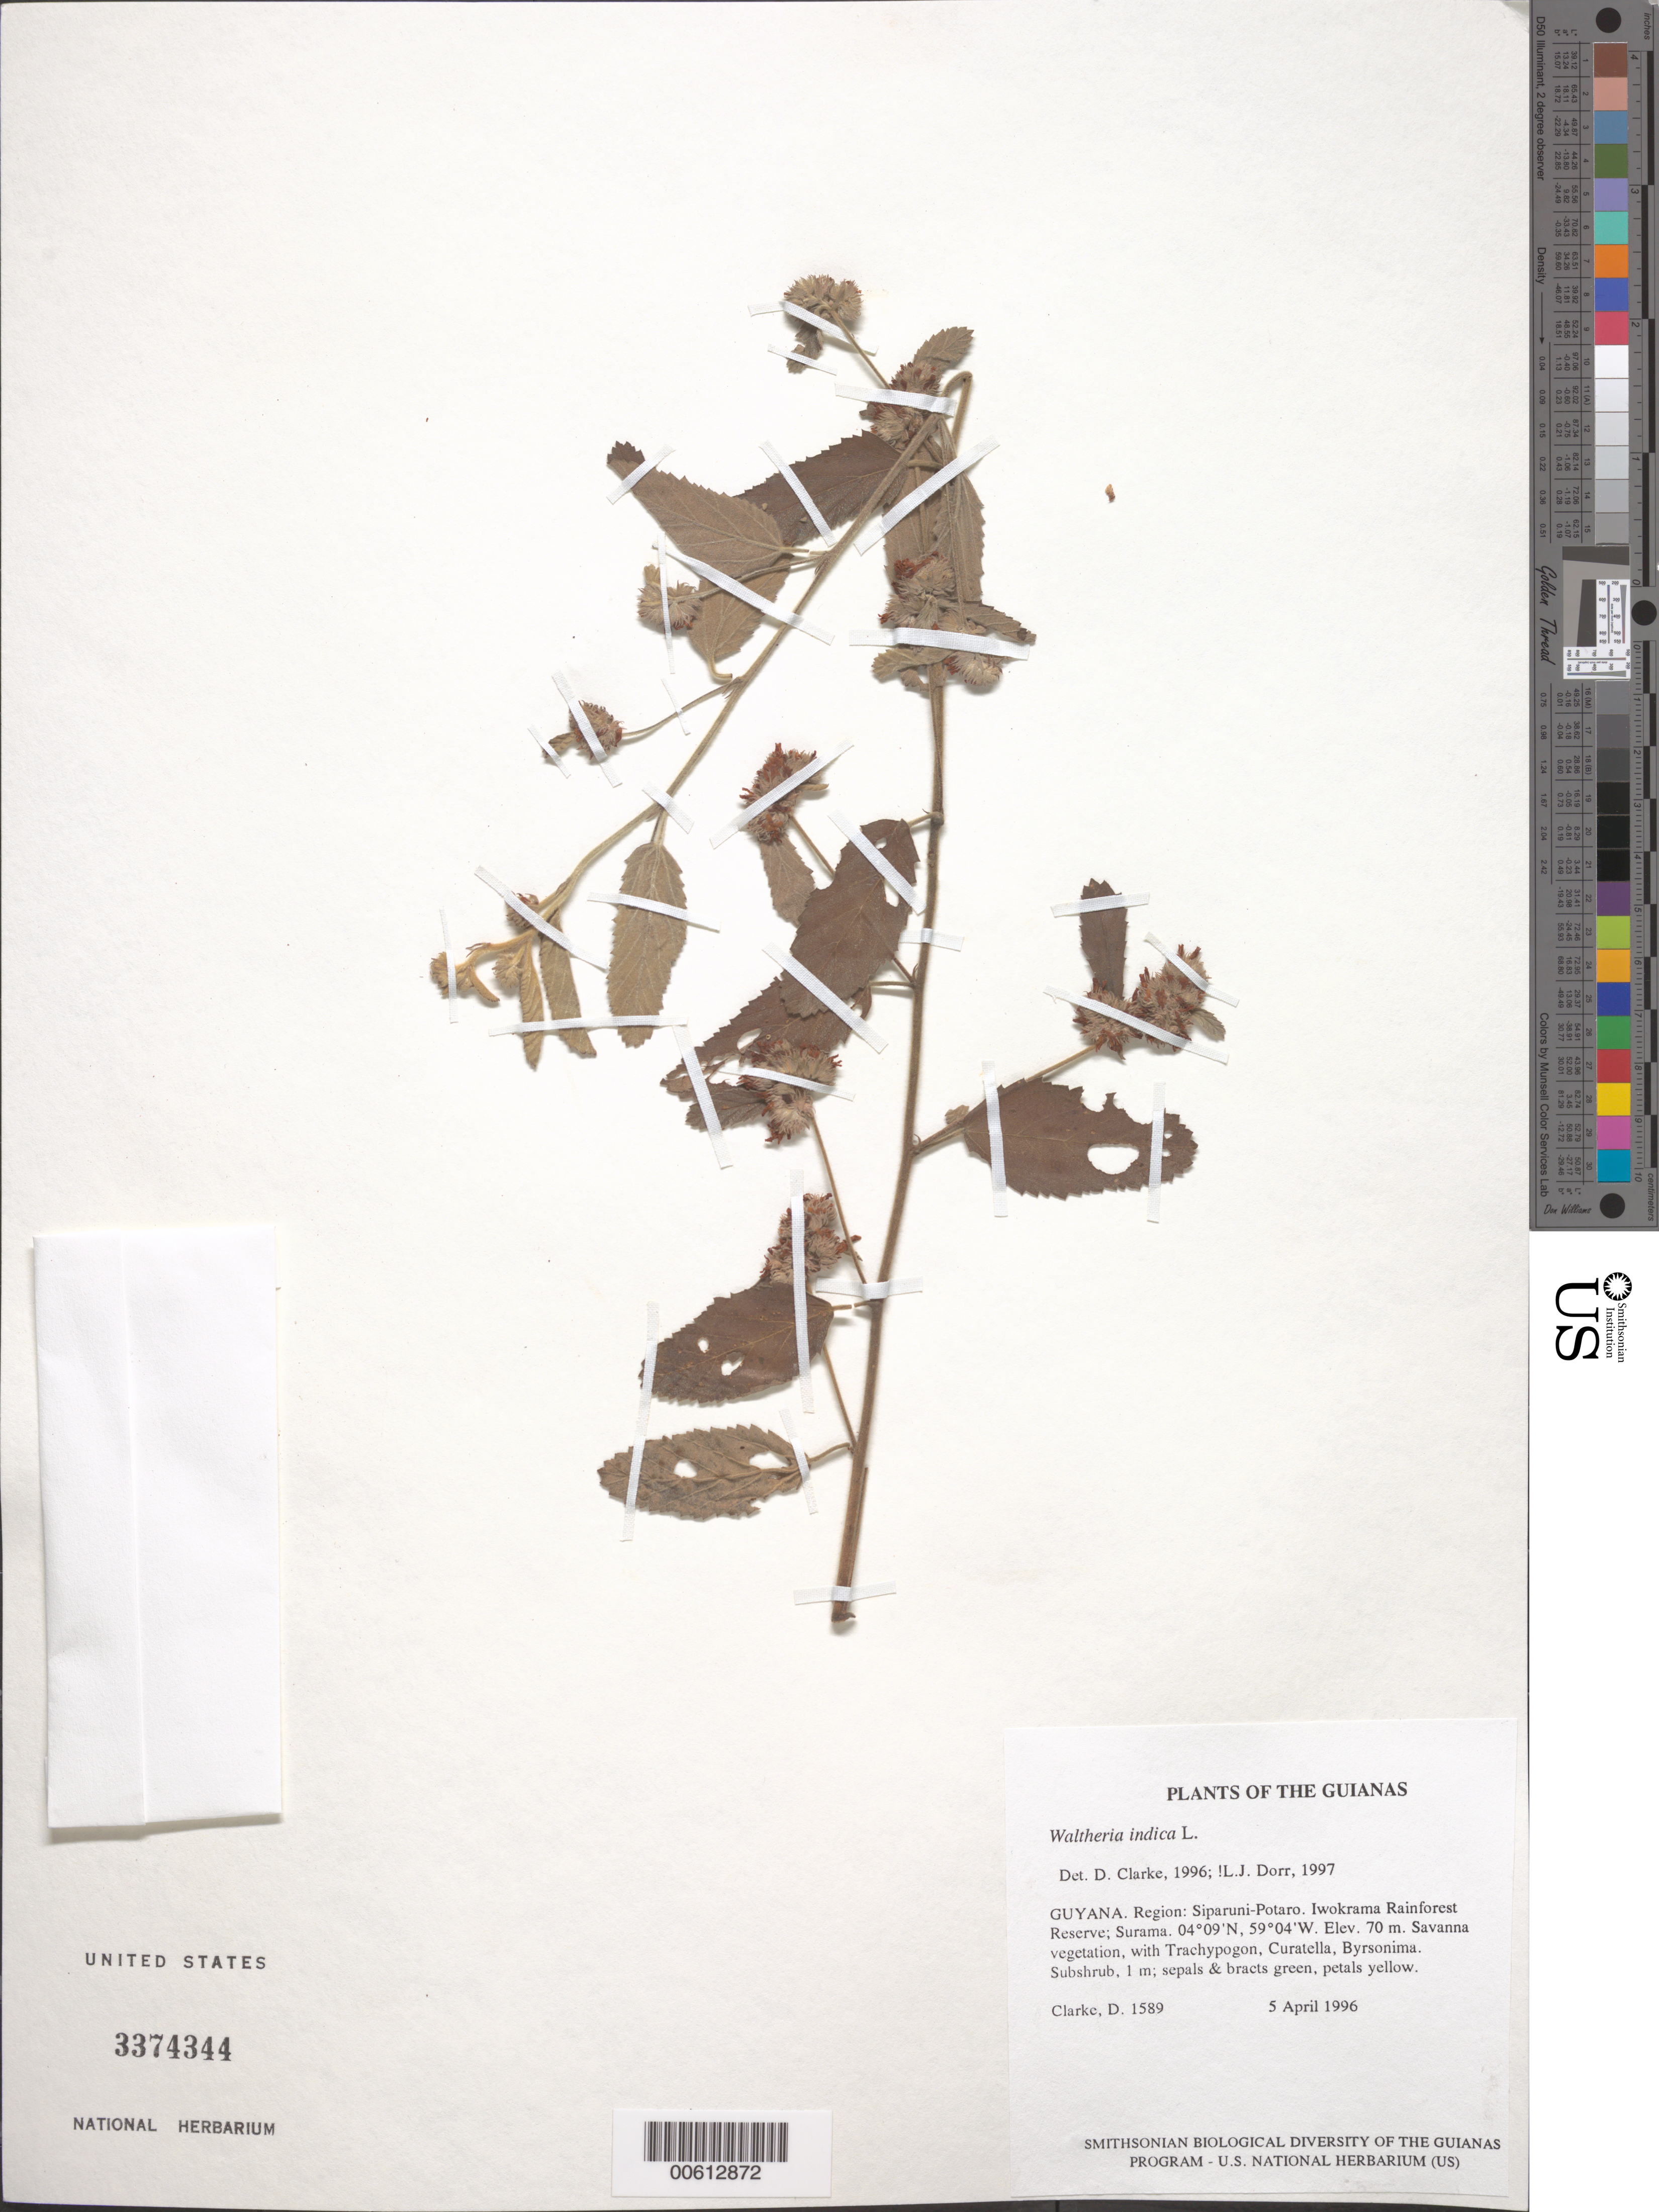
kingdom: Plantae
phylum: Tracheophyta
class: Magnoliopsida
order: Malvales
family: Malvaceae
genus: Waltheria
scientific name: Waltheria indica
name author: L.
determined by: Dorr, L. J., (BOT), Smithsonian Institution - National Museum of Natural History (UNITED STATES)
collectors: H. D. Clarke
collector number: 1589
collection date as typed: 5 April 1996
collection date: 1996-04-05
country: Guyana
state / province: Potaro-Siparuni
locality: Iwokrama Rainforest Reserve; Surama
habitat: Savanna vegetation, with Trachypogon, Curatella, Byrsonima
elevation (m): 70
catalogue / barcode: US 3374344